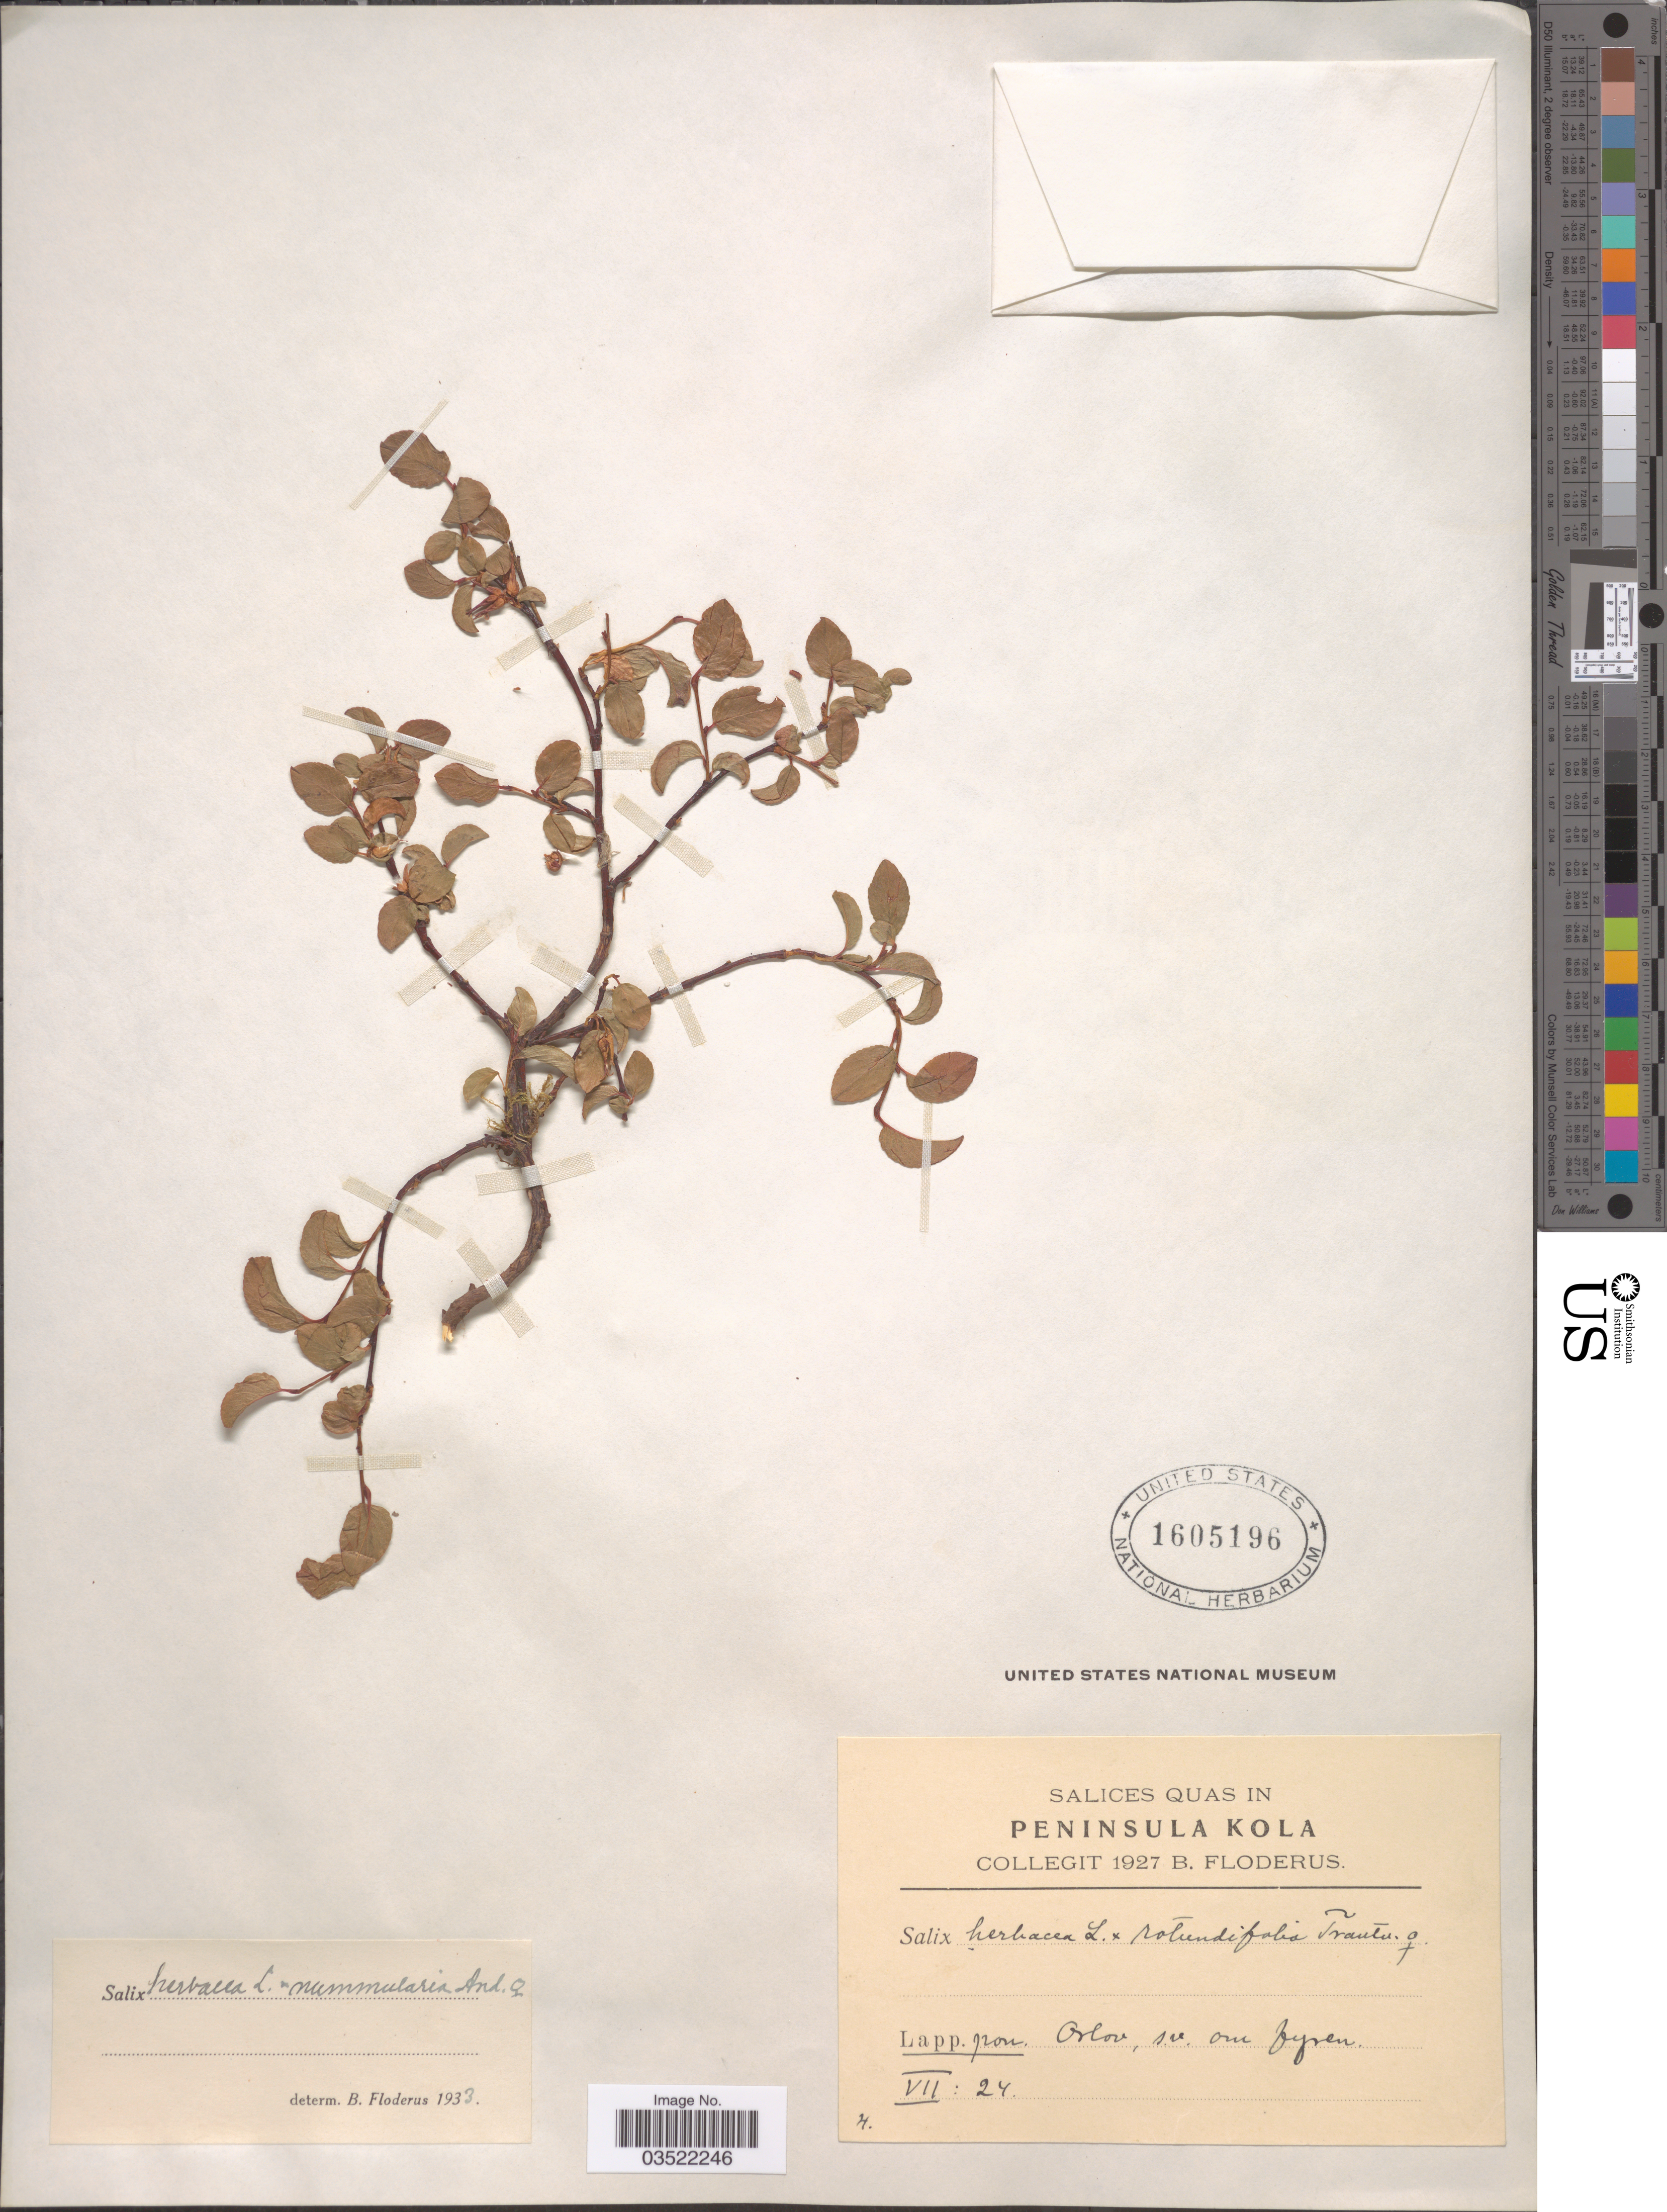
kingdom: Plantae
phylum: Tracheophyta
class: Magnoliopsida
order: Malpighiales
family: Salicaceae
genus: Salix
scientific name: Salix herbacea x S. nummularia Andersson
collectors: B. G. O. Floderus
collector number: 4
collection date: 1927-07-24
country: Russian Federation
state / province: Murmansk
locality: Peninsula Kola. Lapp. pon. Orlov, s.v. om fyren.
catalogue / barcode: US 1605196